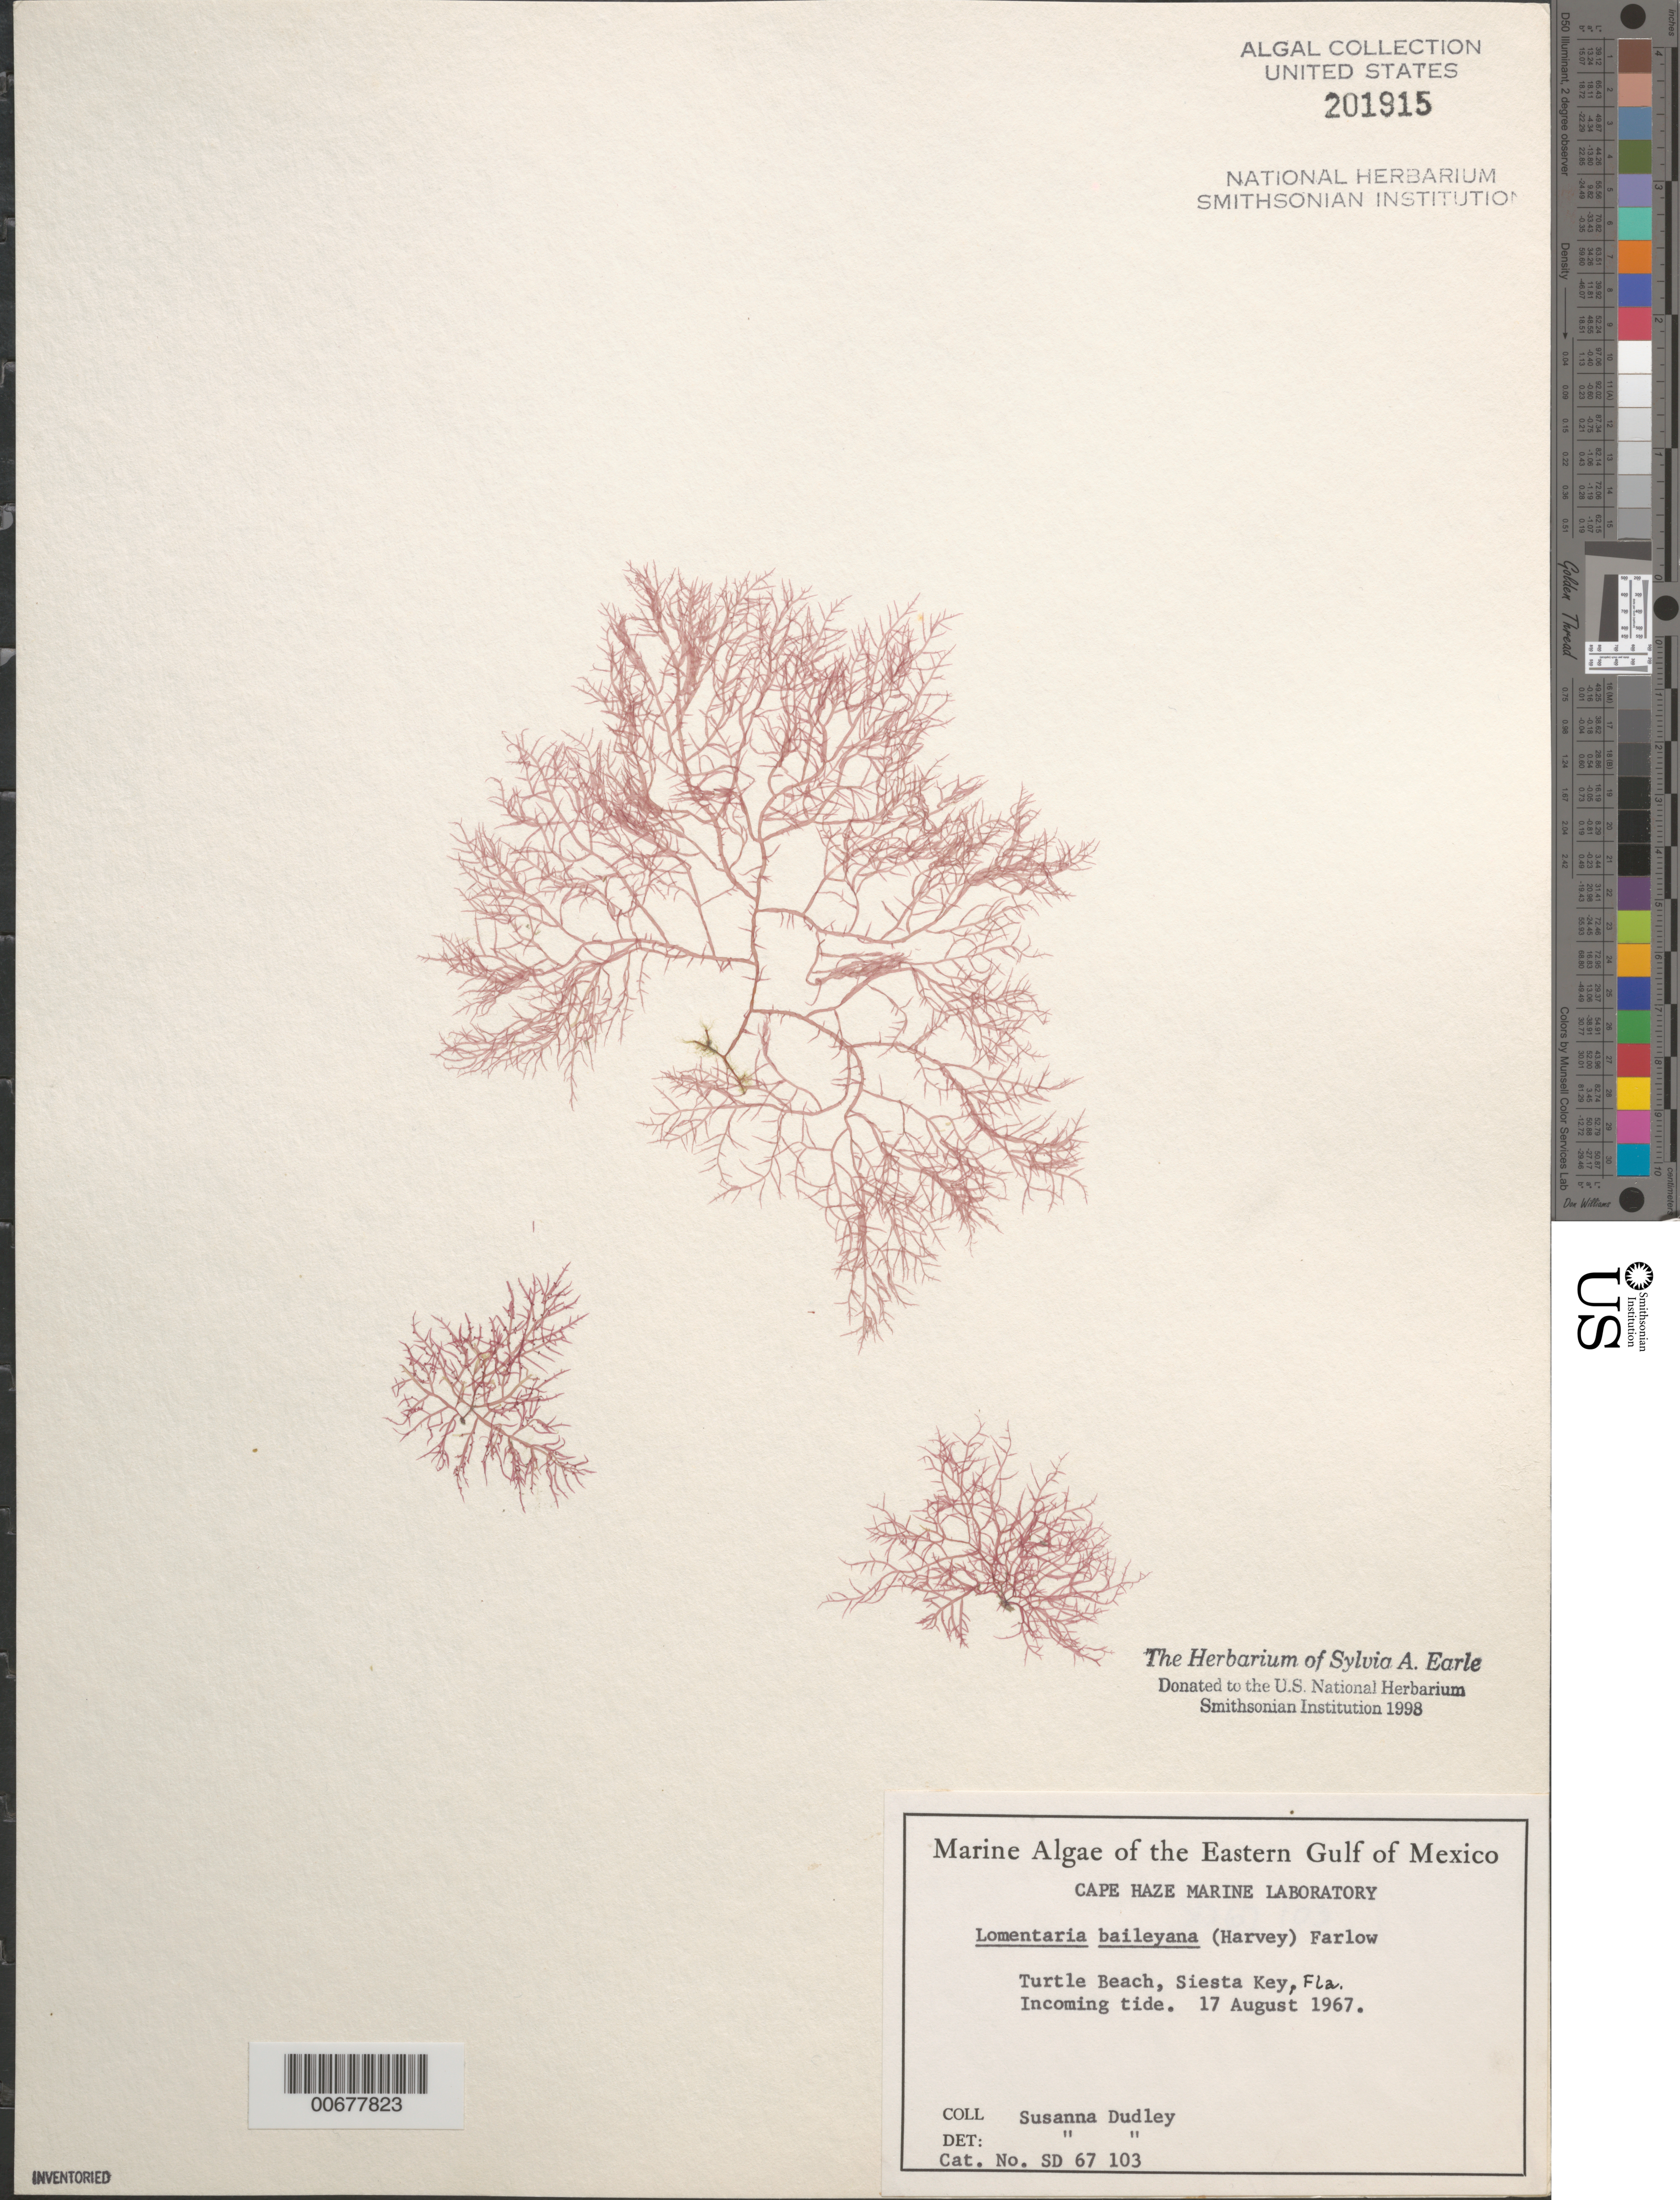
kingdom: Plantae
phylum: Rhodophyta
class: Florideophyceae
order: Rhodymeniales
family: Lomentariaceae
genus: Hooperia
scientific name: Hooperia divaricata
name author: (Durant) M.J. Wynne et al.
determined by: Algae name updating Project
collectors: S. Dudley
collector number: SD 67 103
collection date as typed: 17 Aug 1967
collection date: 1967-08-17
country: United States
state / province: Florida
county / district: Sarasota County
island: Siesta Key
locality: Turtle Beach, Sarasota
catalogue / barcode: US 201915